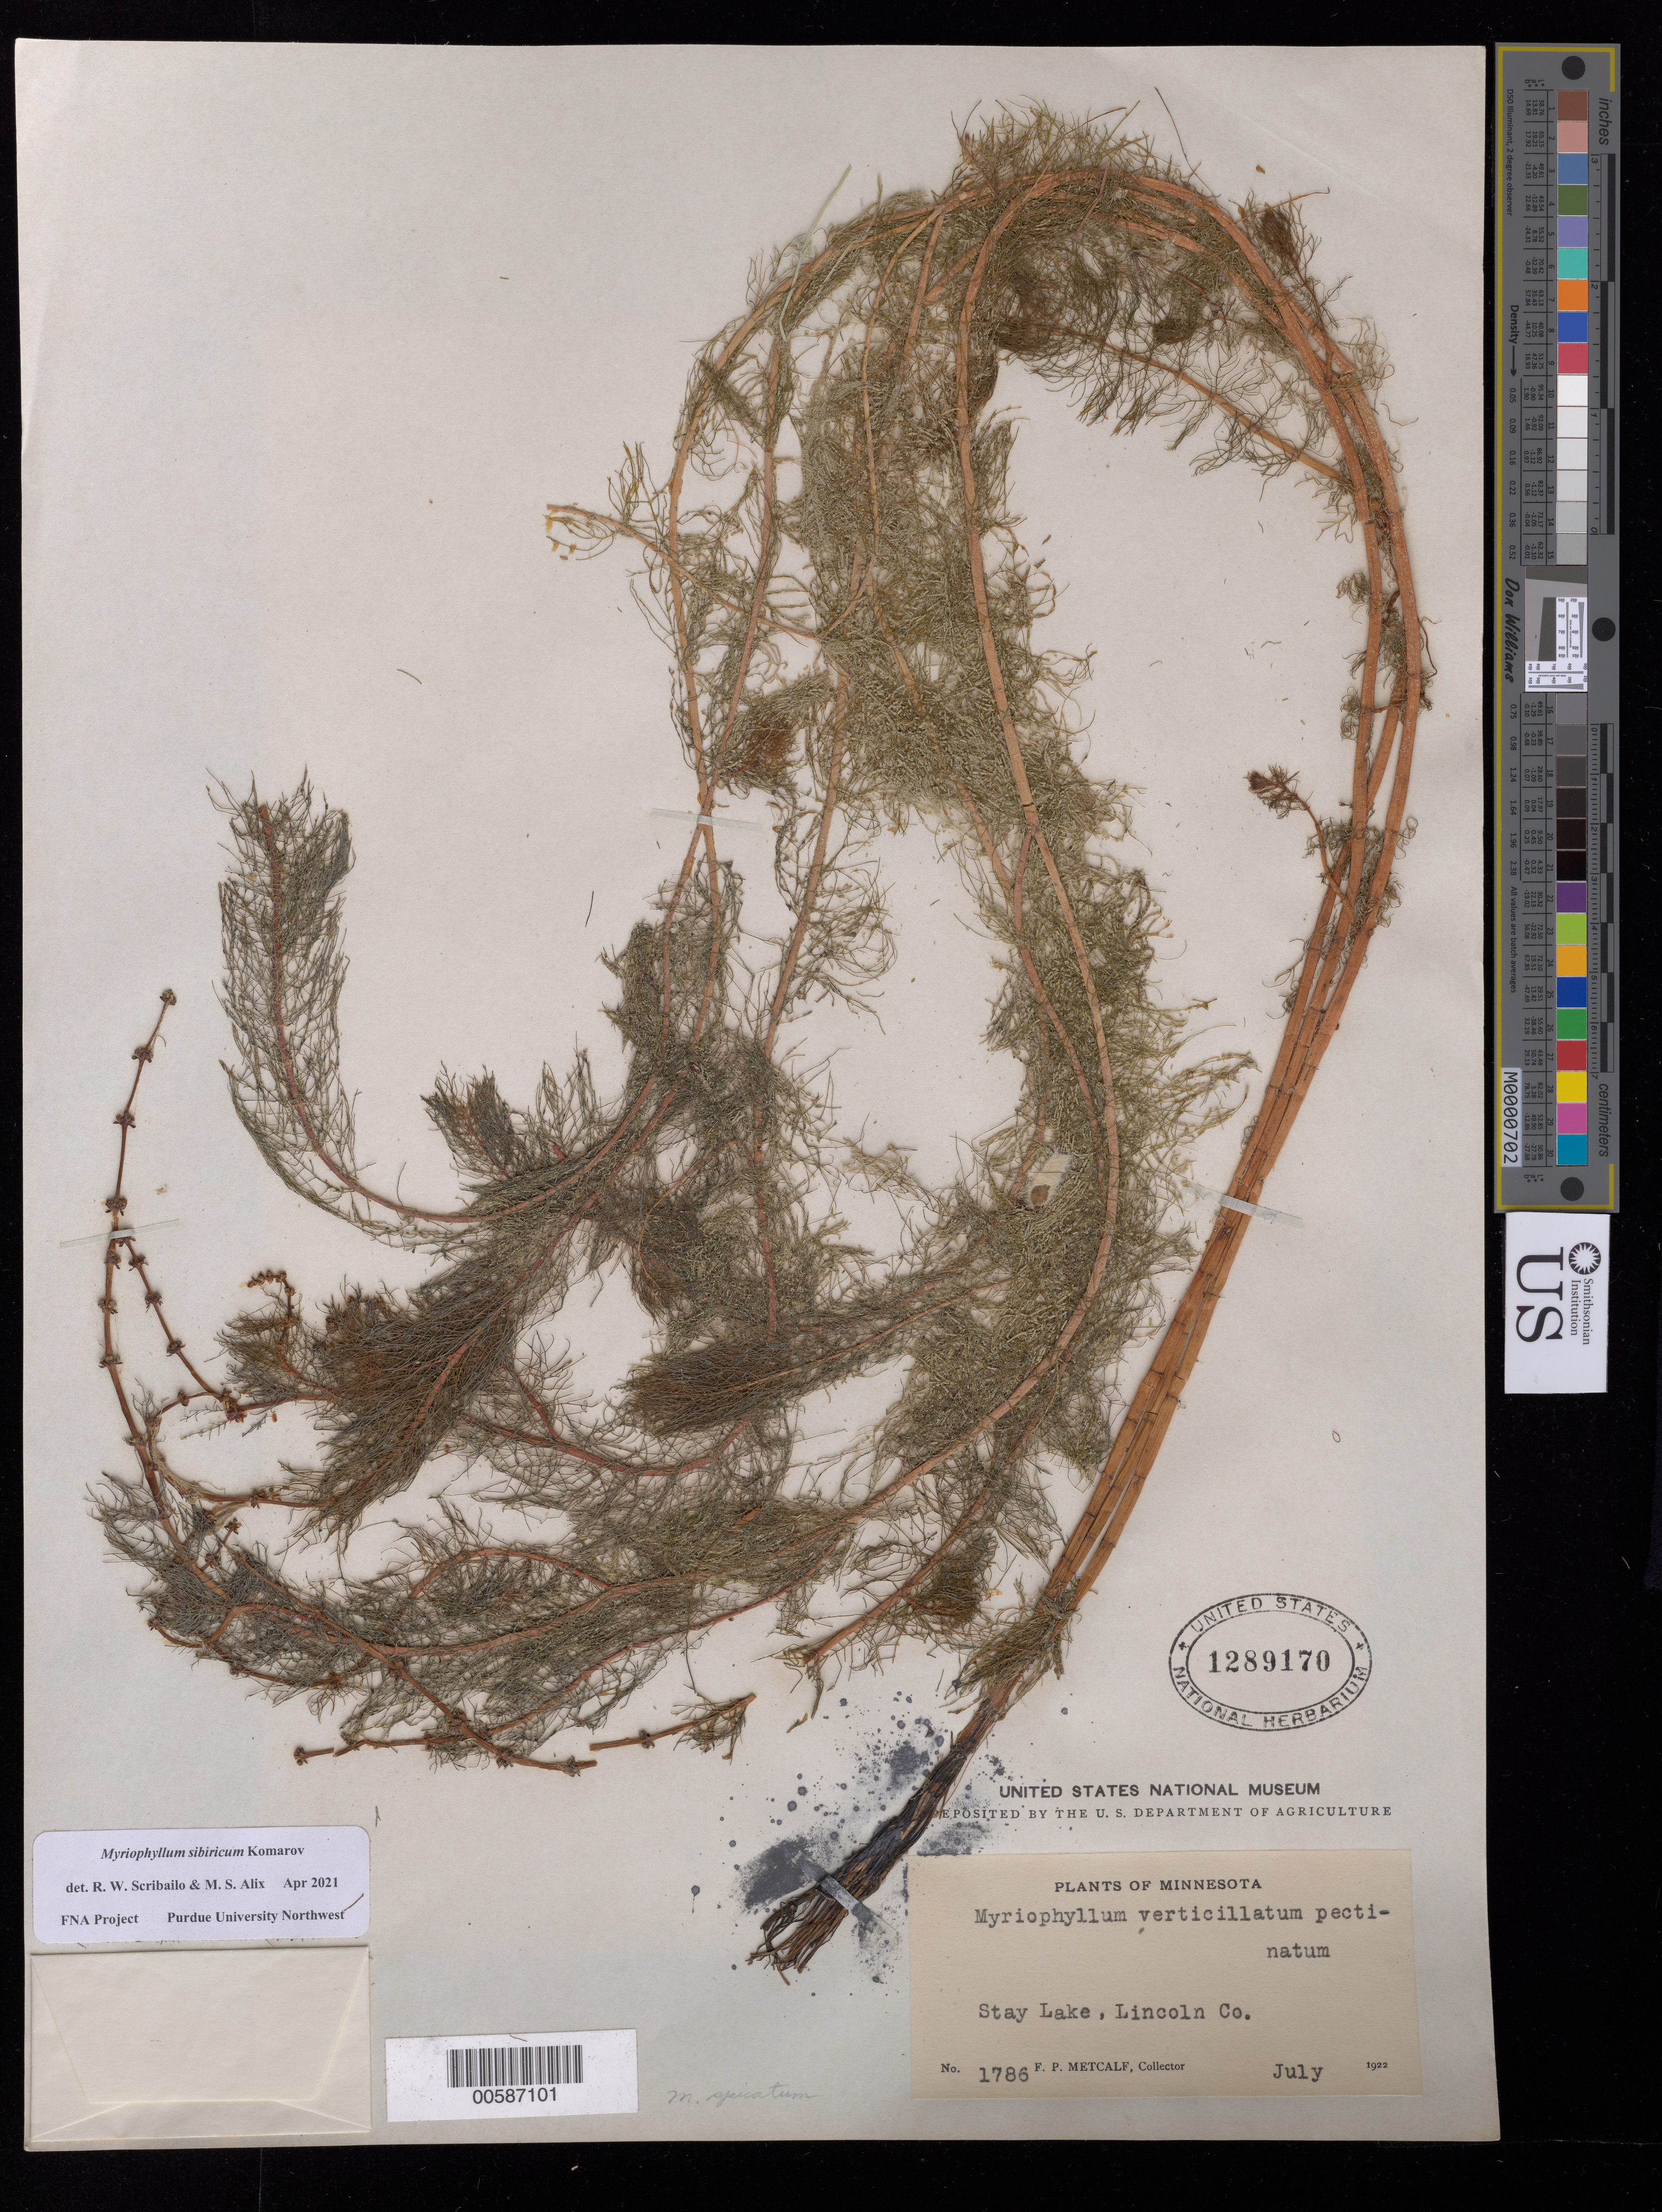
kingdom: Plantae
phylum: Tracheophyta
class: Magnoliopsida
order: Saxifragales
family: Haloragaceae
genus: Myriophyllum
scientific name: Myriophyllum sibiricum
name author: Kom.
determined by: Scribailo, R. W.; Alix, M. S.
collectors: F. P. Metcalf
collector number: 1786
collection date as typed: Jul 1922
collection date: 1922-07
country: United States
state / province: Minnesota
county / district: Lincoln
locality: Stay Lake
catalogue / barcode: US 1289170